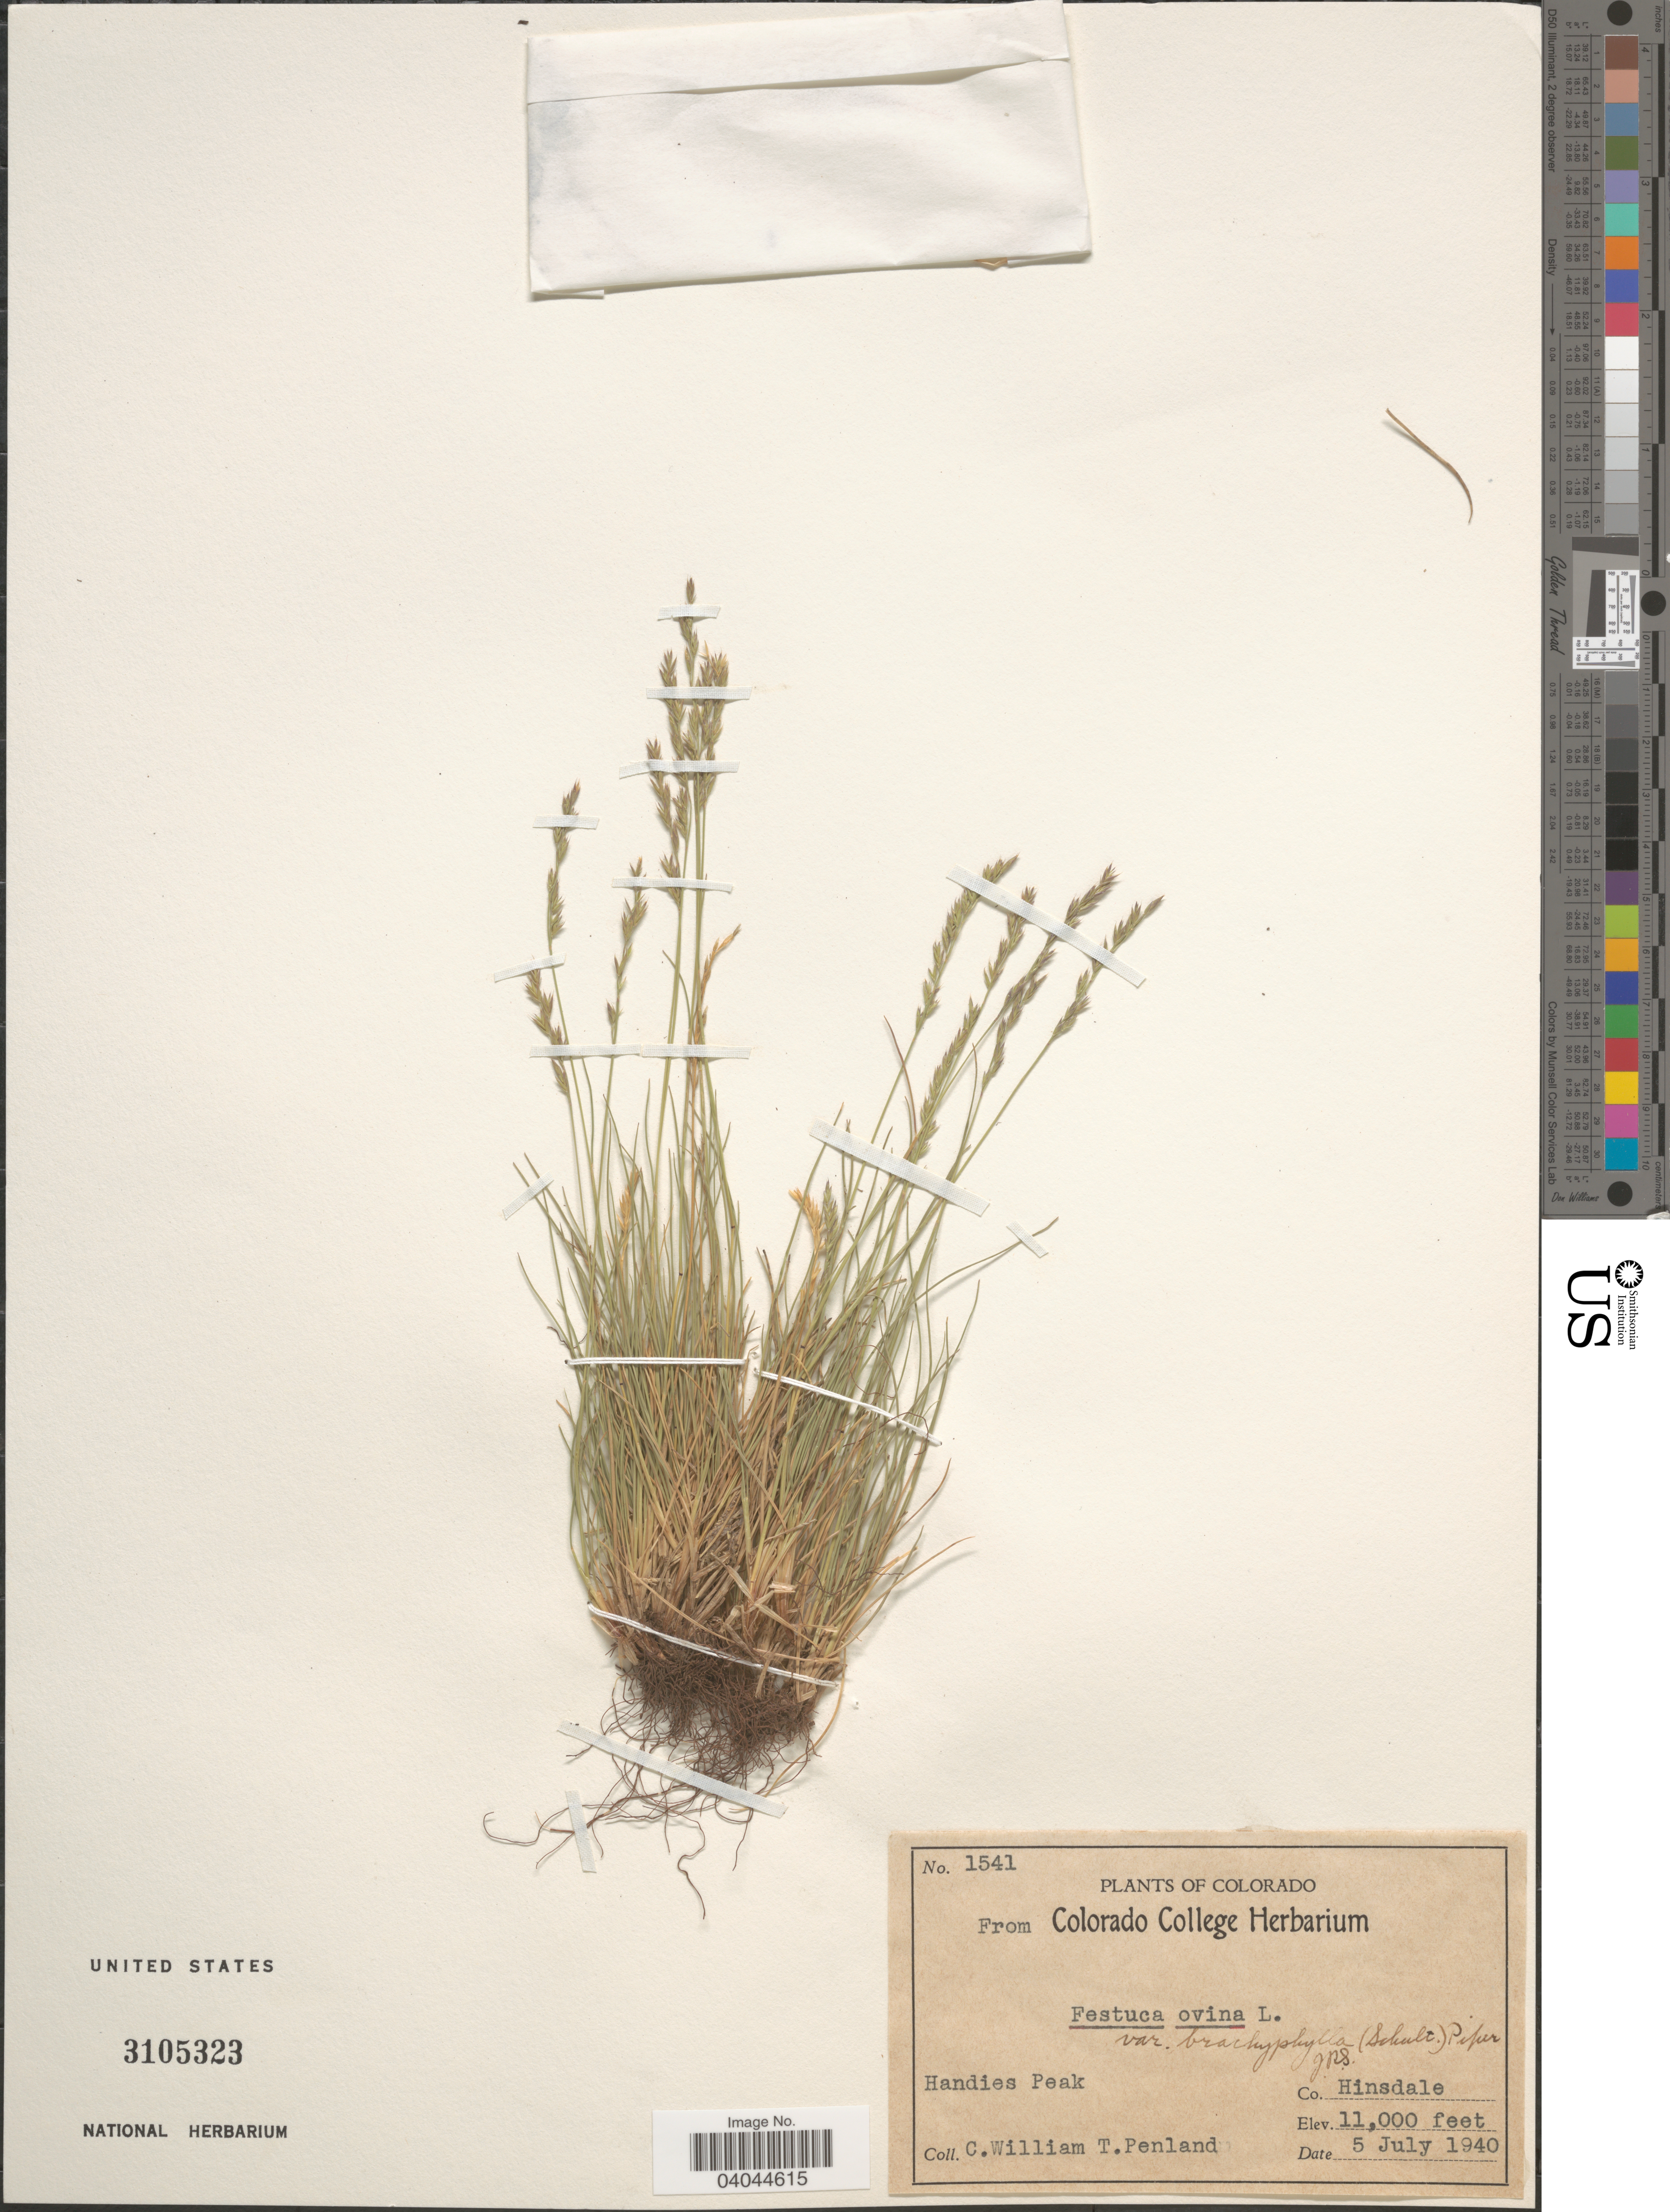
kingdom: Plantae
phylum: Tracheophyta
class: Liliopsida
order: Poales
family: Poaceae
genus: Festuca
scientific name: Festuca ovina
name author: L.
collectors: C. William & T. Penland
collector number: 1541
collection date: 1940-07-05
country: United States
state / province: Colorado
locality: Handies Peak. Co. Hinsdale.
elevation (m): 3353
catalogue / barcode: US 3105323